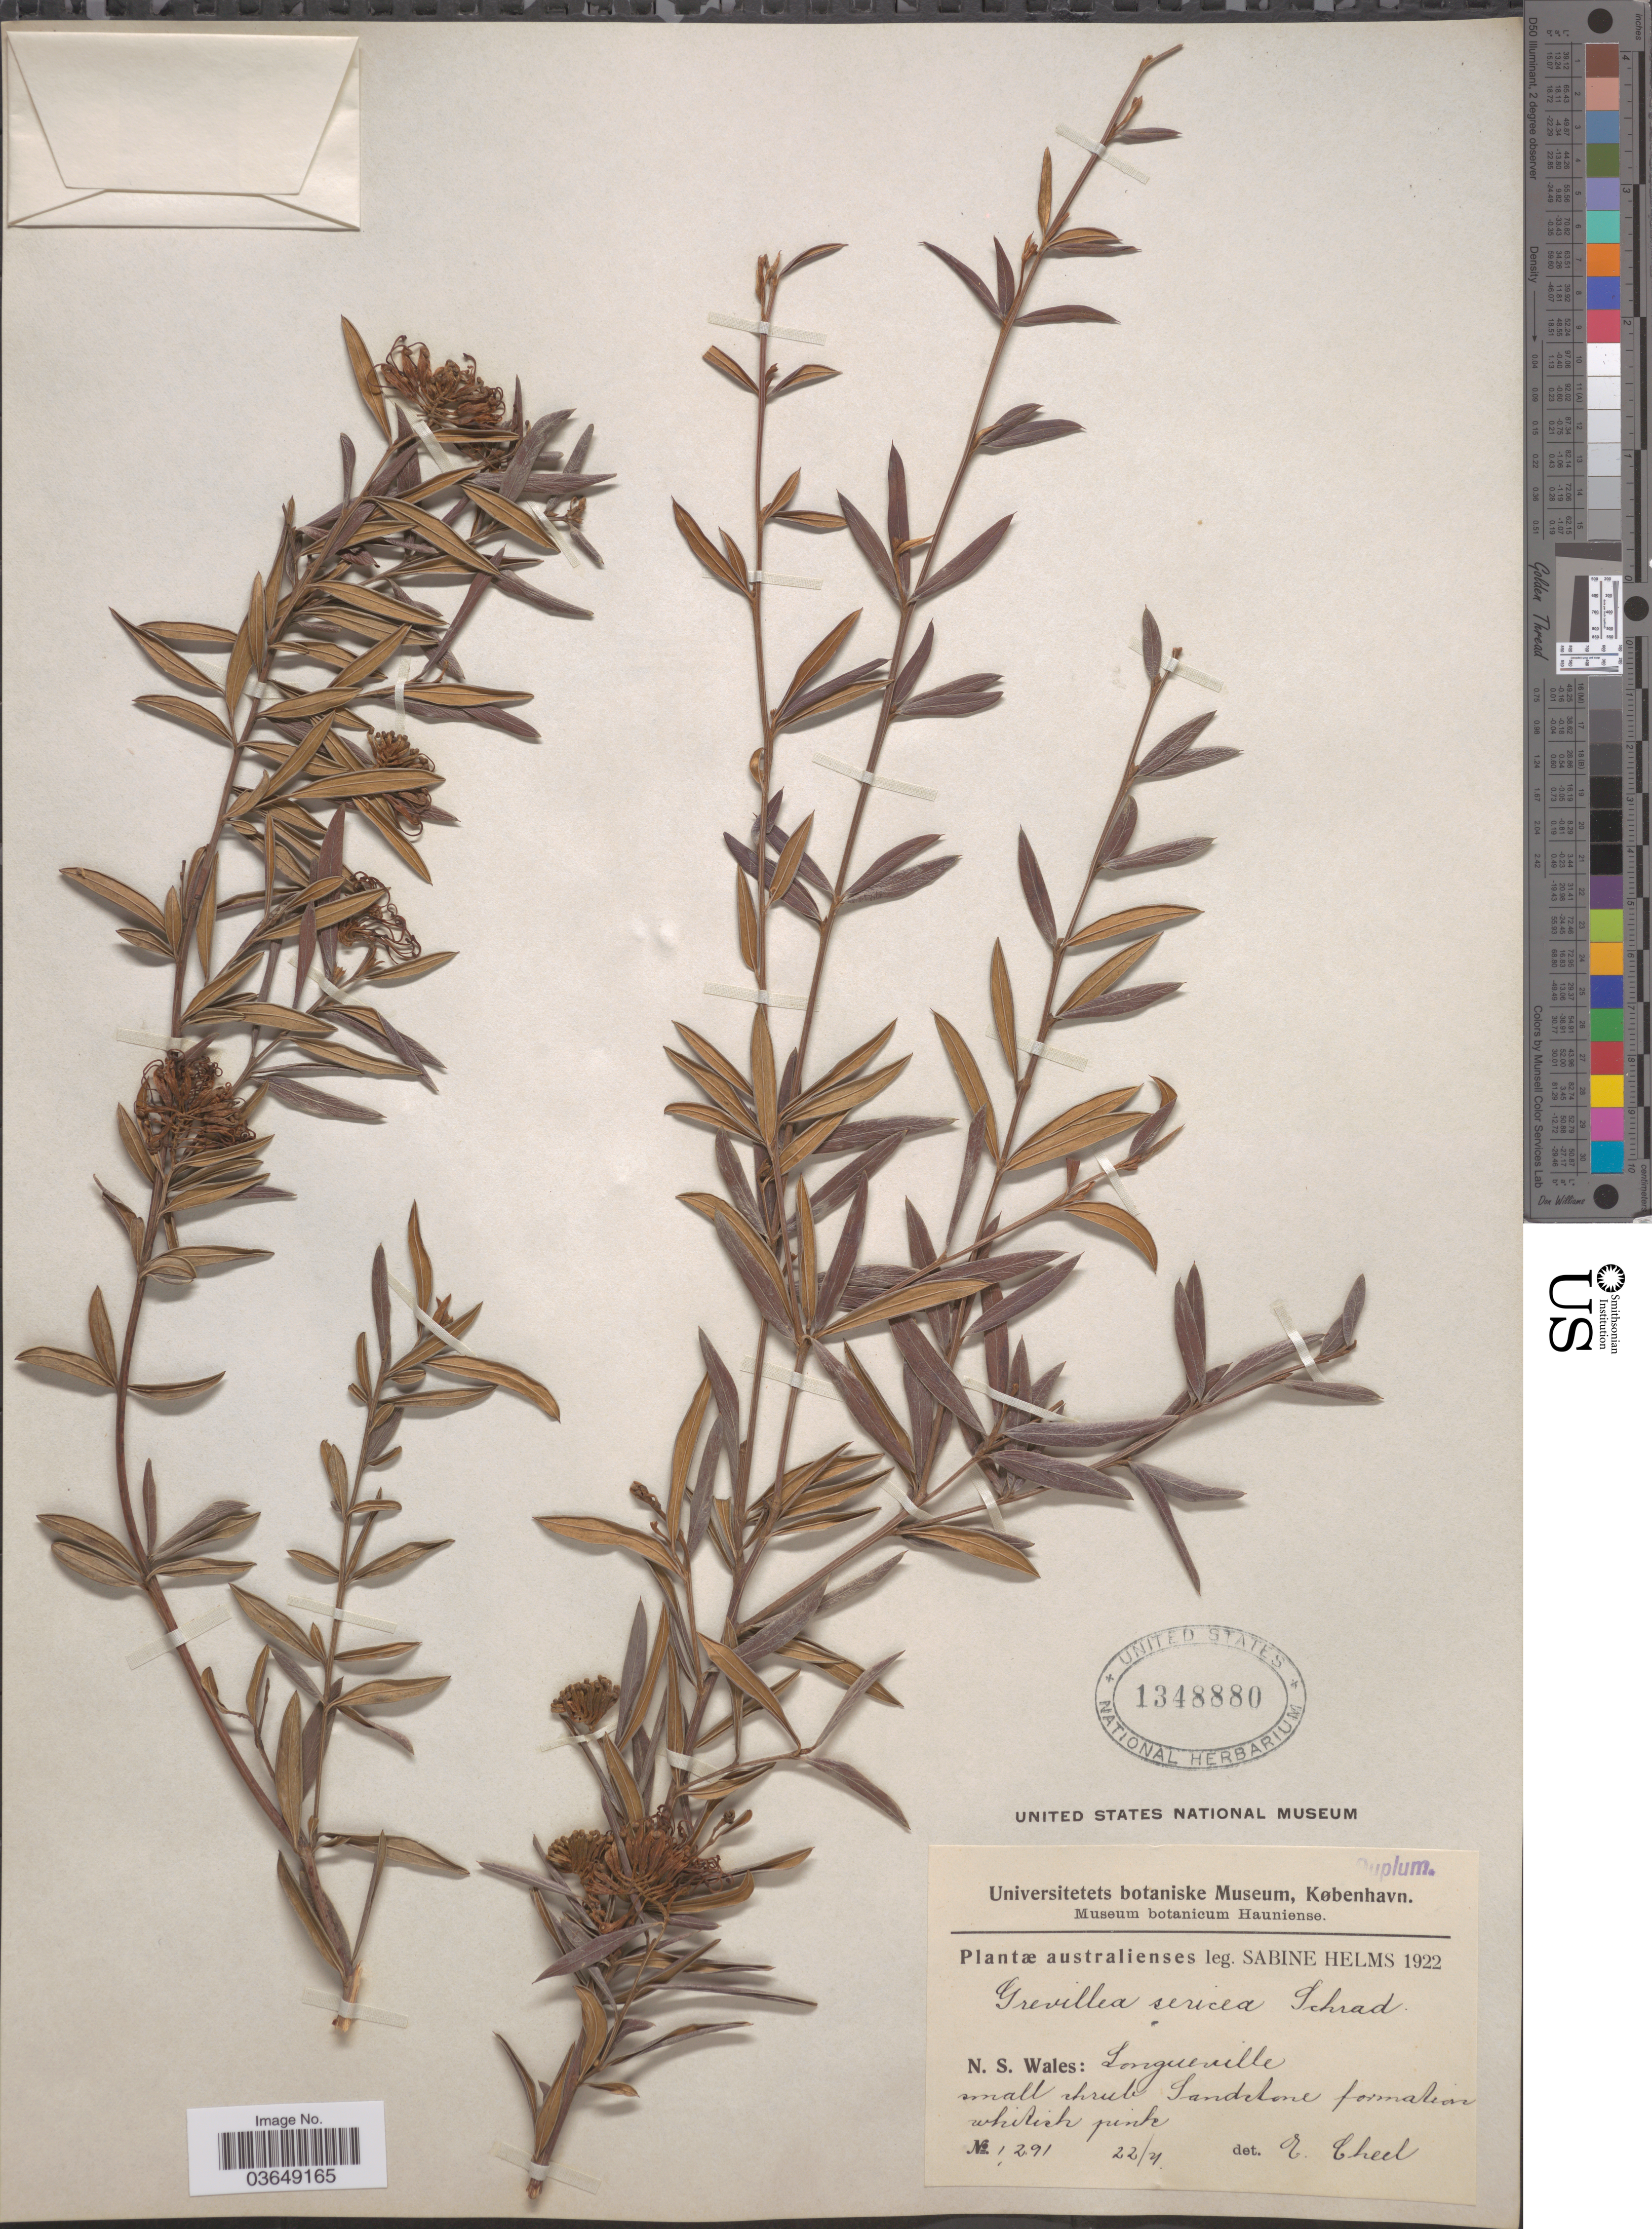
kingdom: Plantae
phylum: Tracheophyta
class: Magnoliopsida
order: Proteales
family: Proteaceae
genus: Grevillea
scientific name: Grevillea sericea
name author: (Sm.) R. Br.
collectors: S. Helms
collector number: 1291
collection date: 1922-04-22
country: Australia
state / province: New South Wales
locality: Longueville.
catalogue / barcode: US 1348880